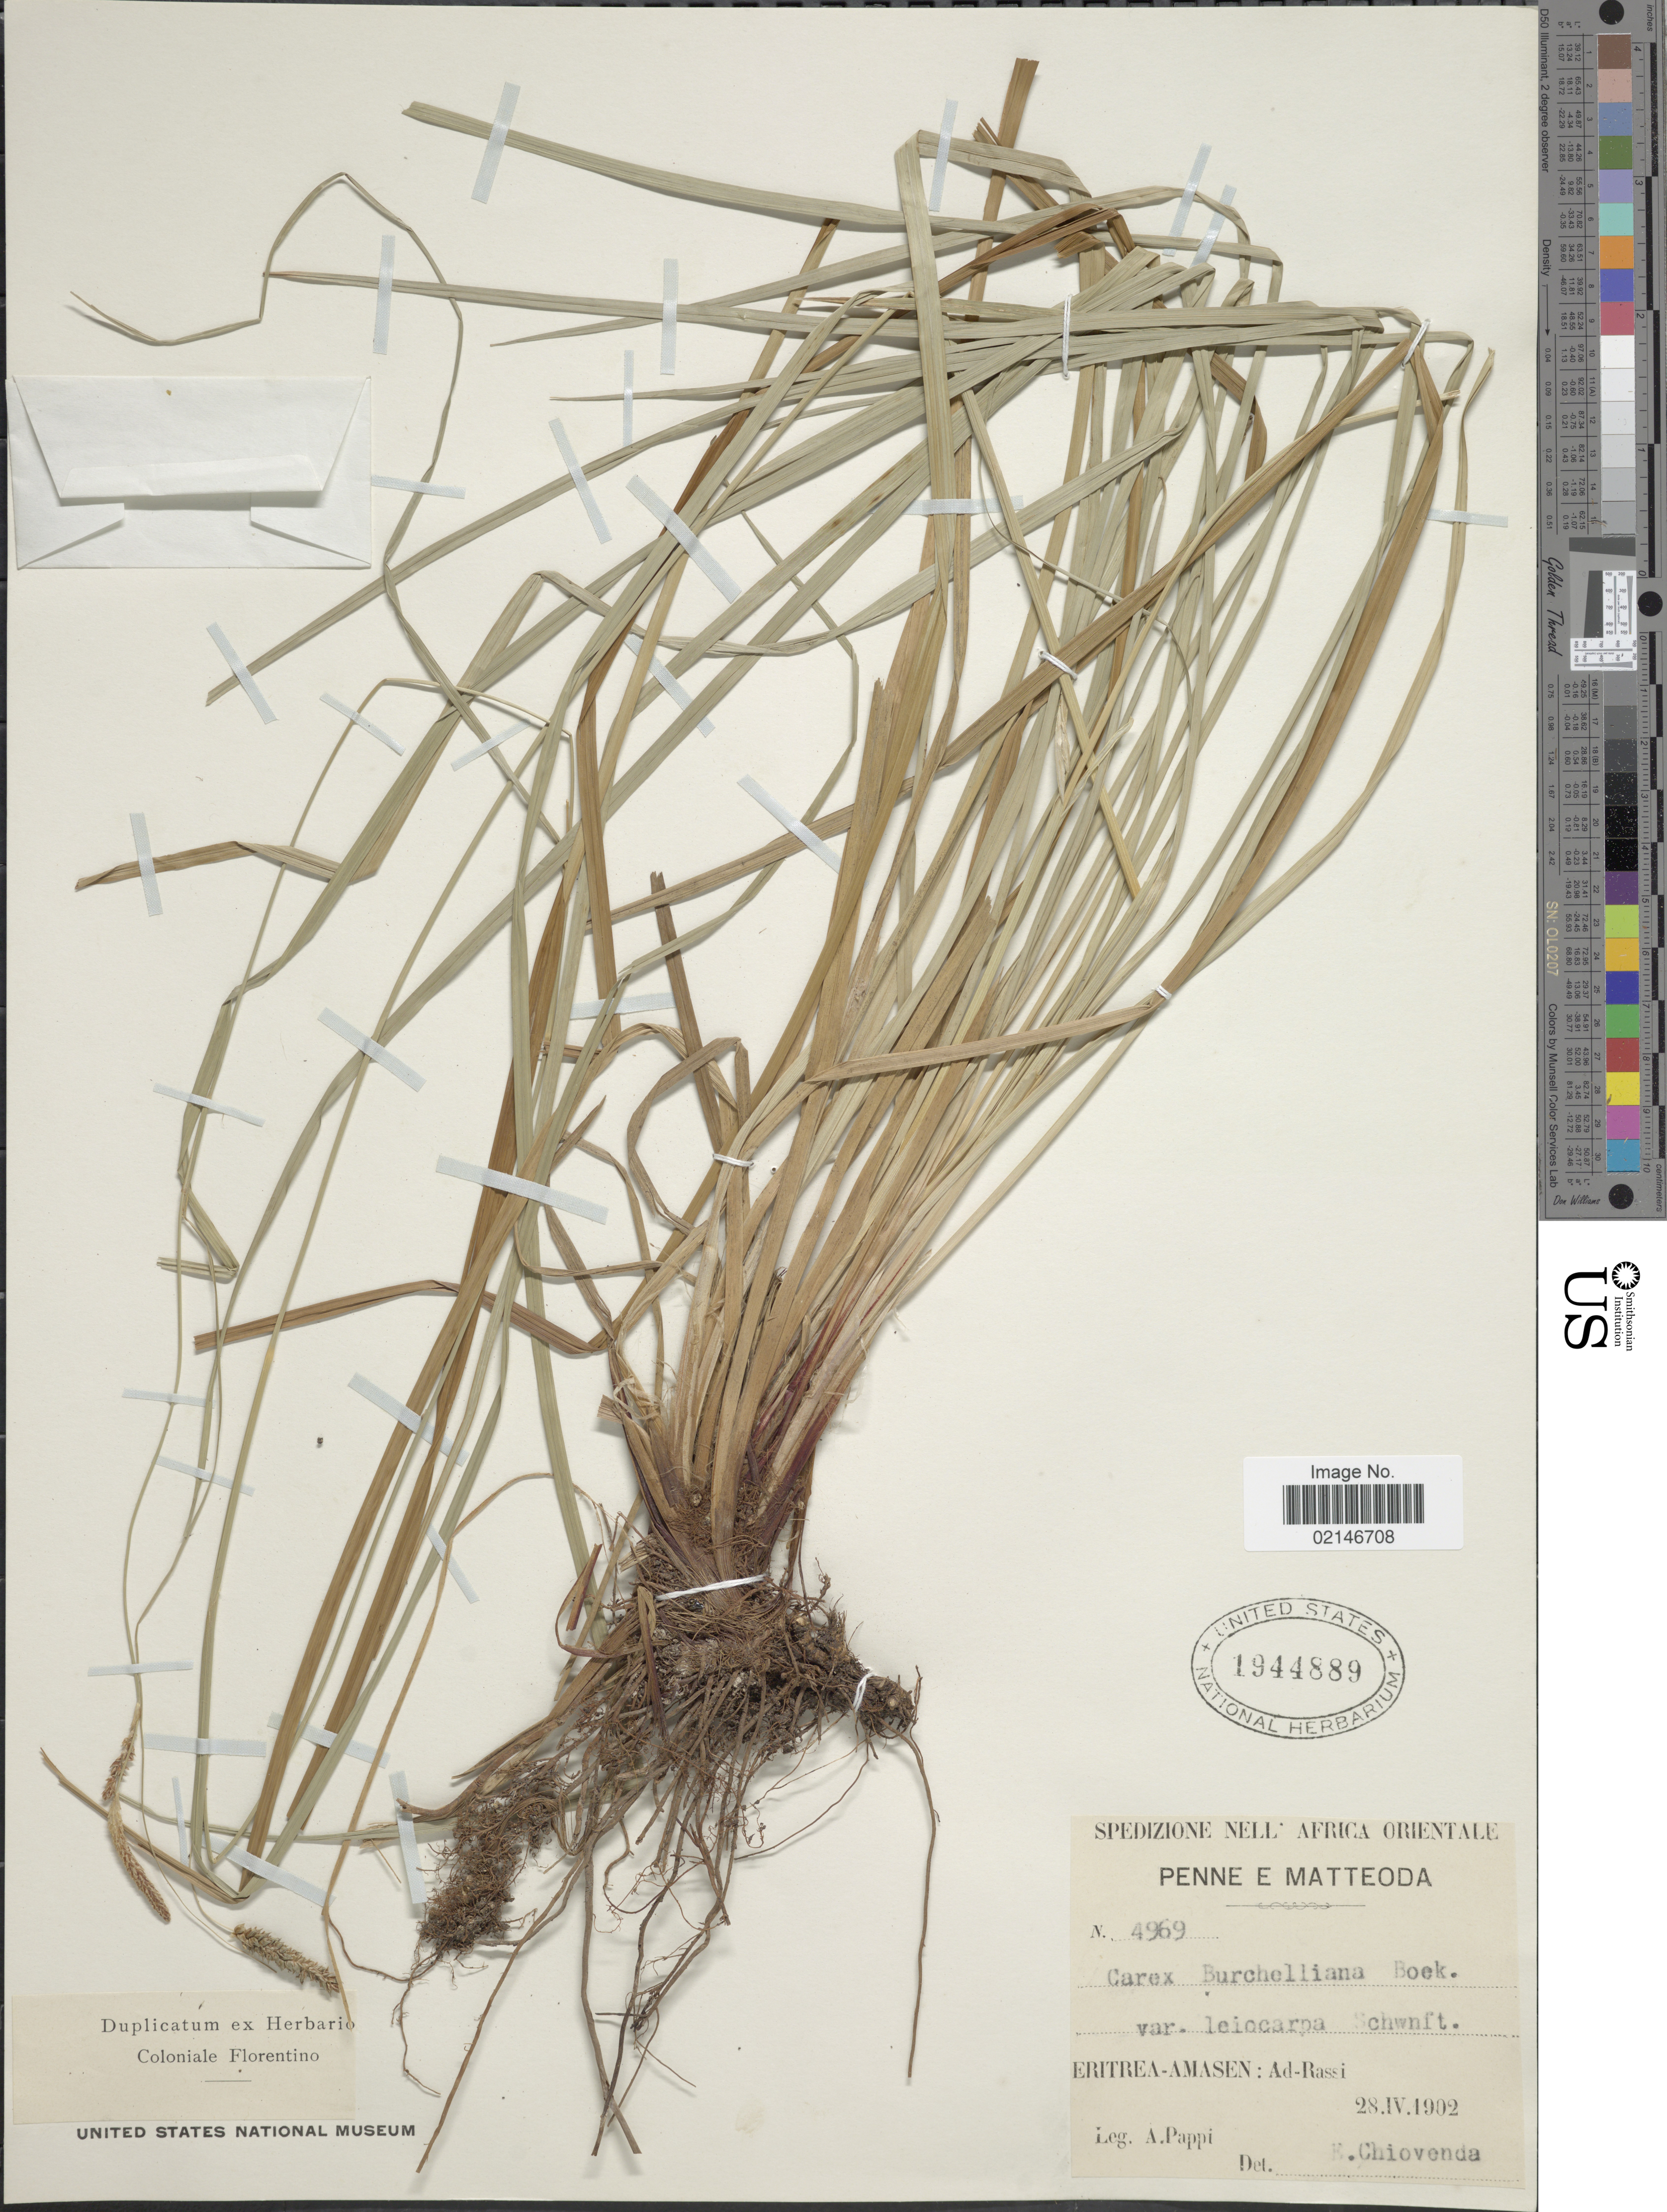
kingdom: Plantae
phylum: Tracheophyta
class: Liliopsida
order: Poales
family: Cyperaceae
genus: Carex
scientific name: Carex burchelliana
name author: Boeckeler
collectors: A. Pappi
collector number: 4969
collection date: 1902-04-28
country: Eritrea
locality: Penne e Matteoda, Eritrea-Amasen: Ad-Rassi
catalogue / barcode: US 1944889